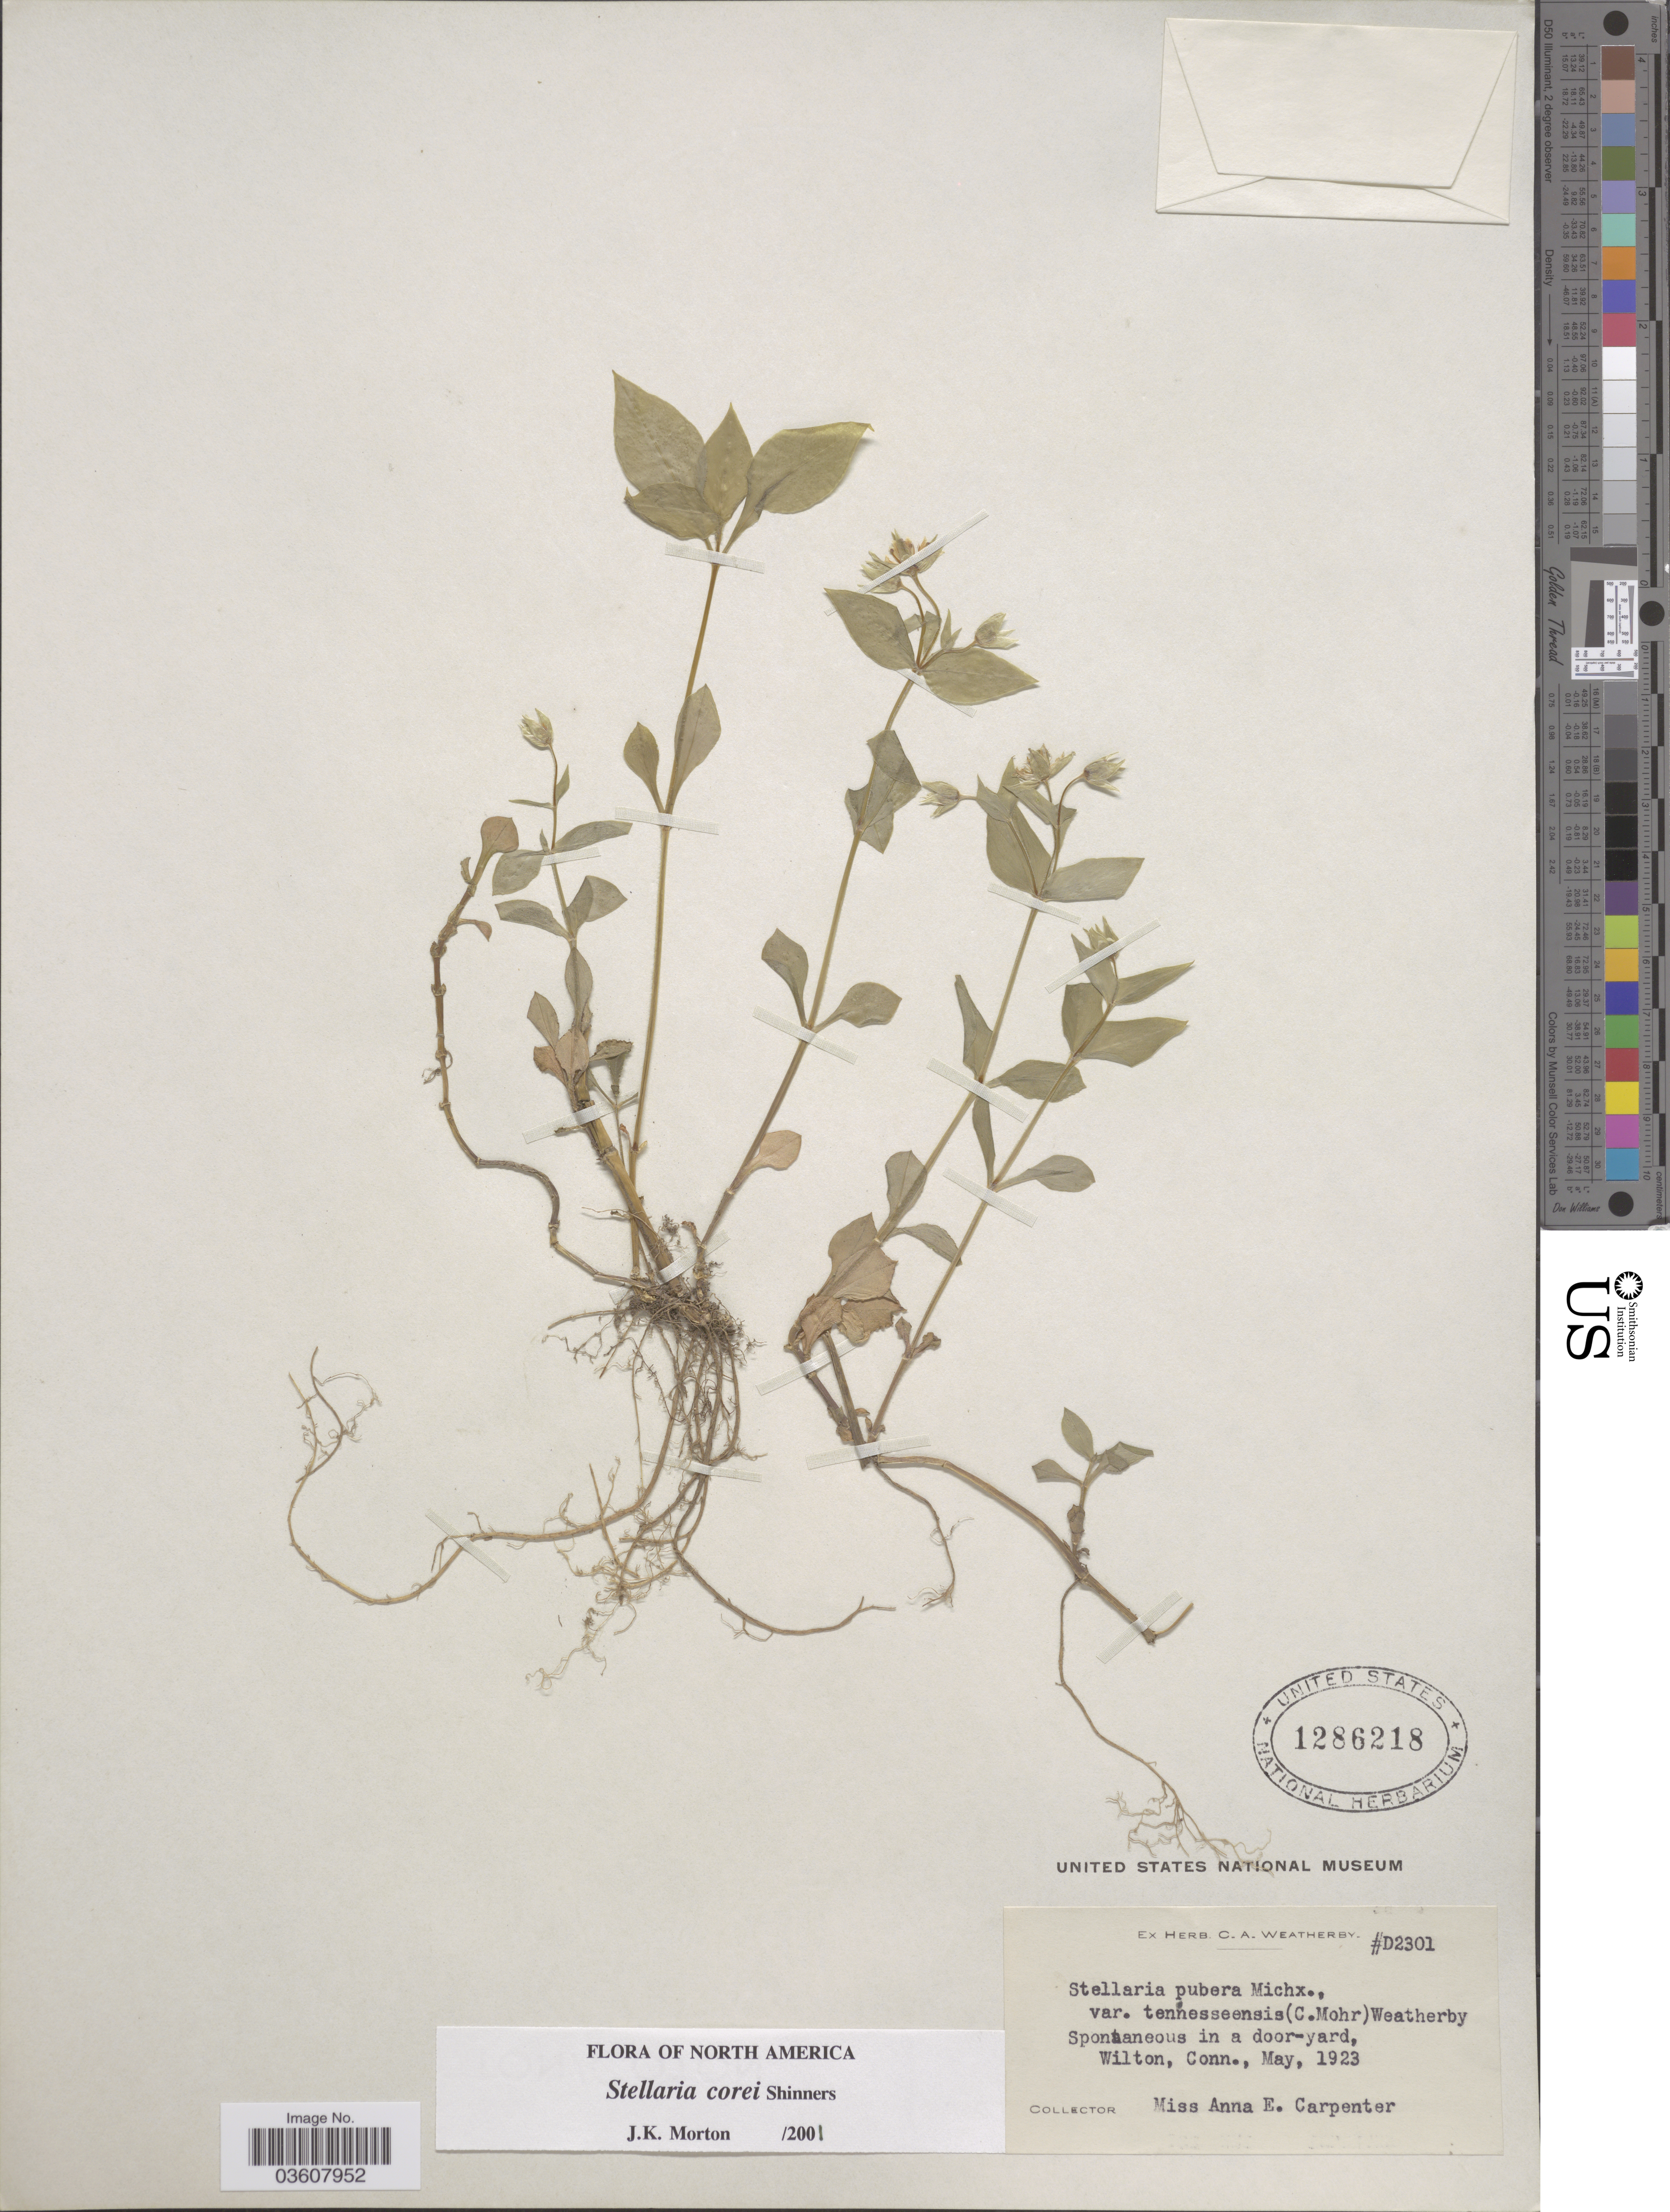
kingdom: Plantae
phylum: Tracheophyta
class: Magnoliopsida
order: Caryophyllales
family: Caryophyllaceae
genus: Stellaria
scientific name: Stellaria corei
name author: Shinners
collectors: A. Carpenter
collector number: D2301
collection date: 1923-05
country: United States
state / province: Connecticut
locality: Wilton.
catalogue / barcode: US 1286218